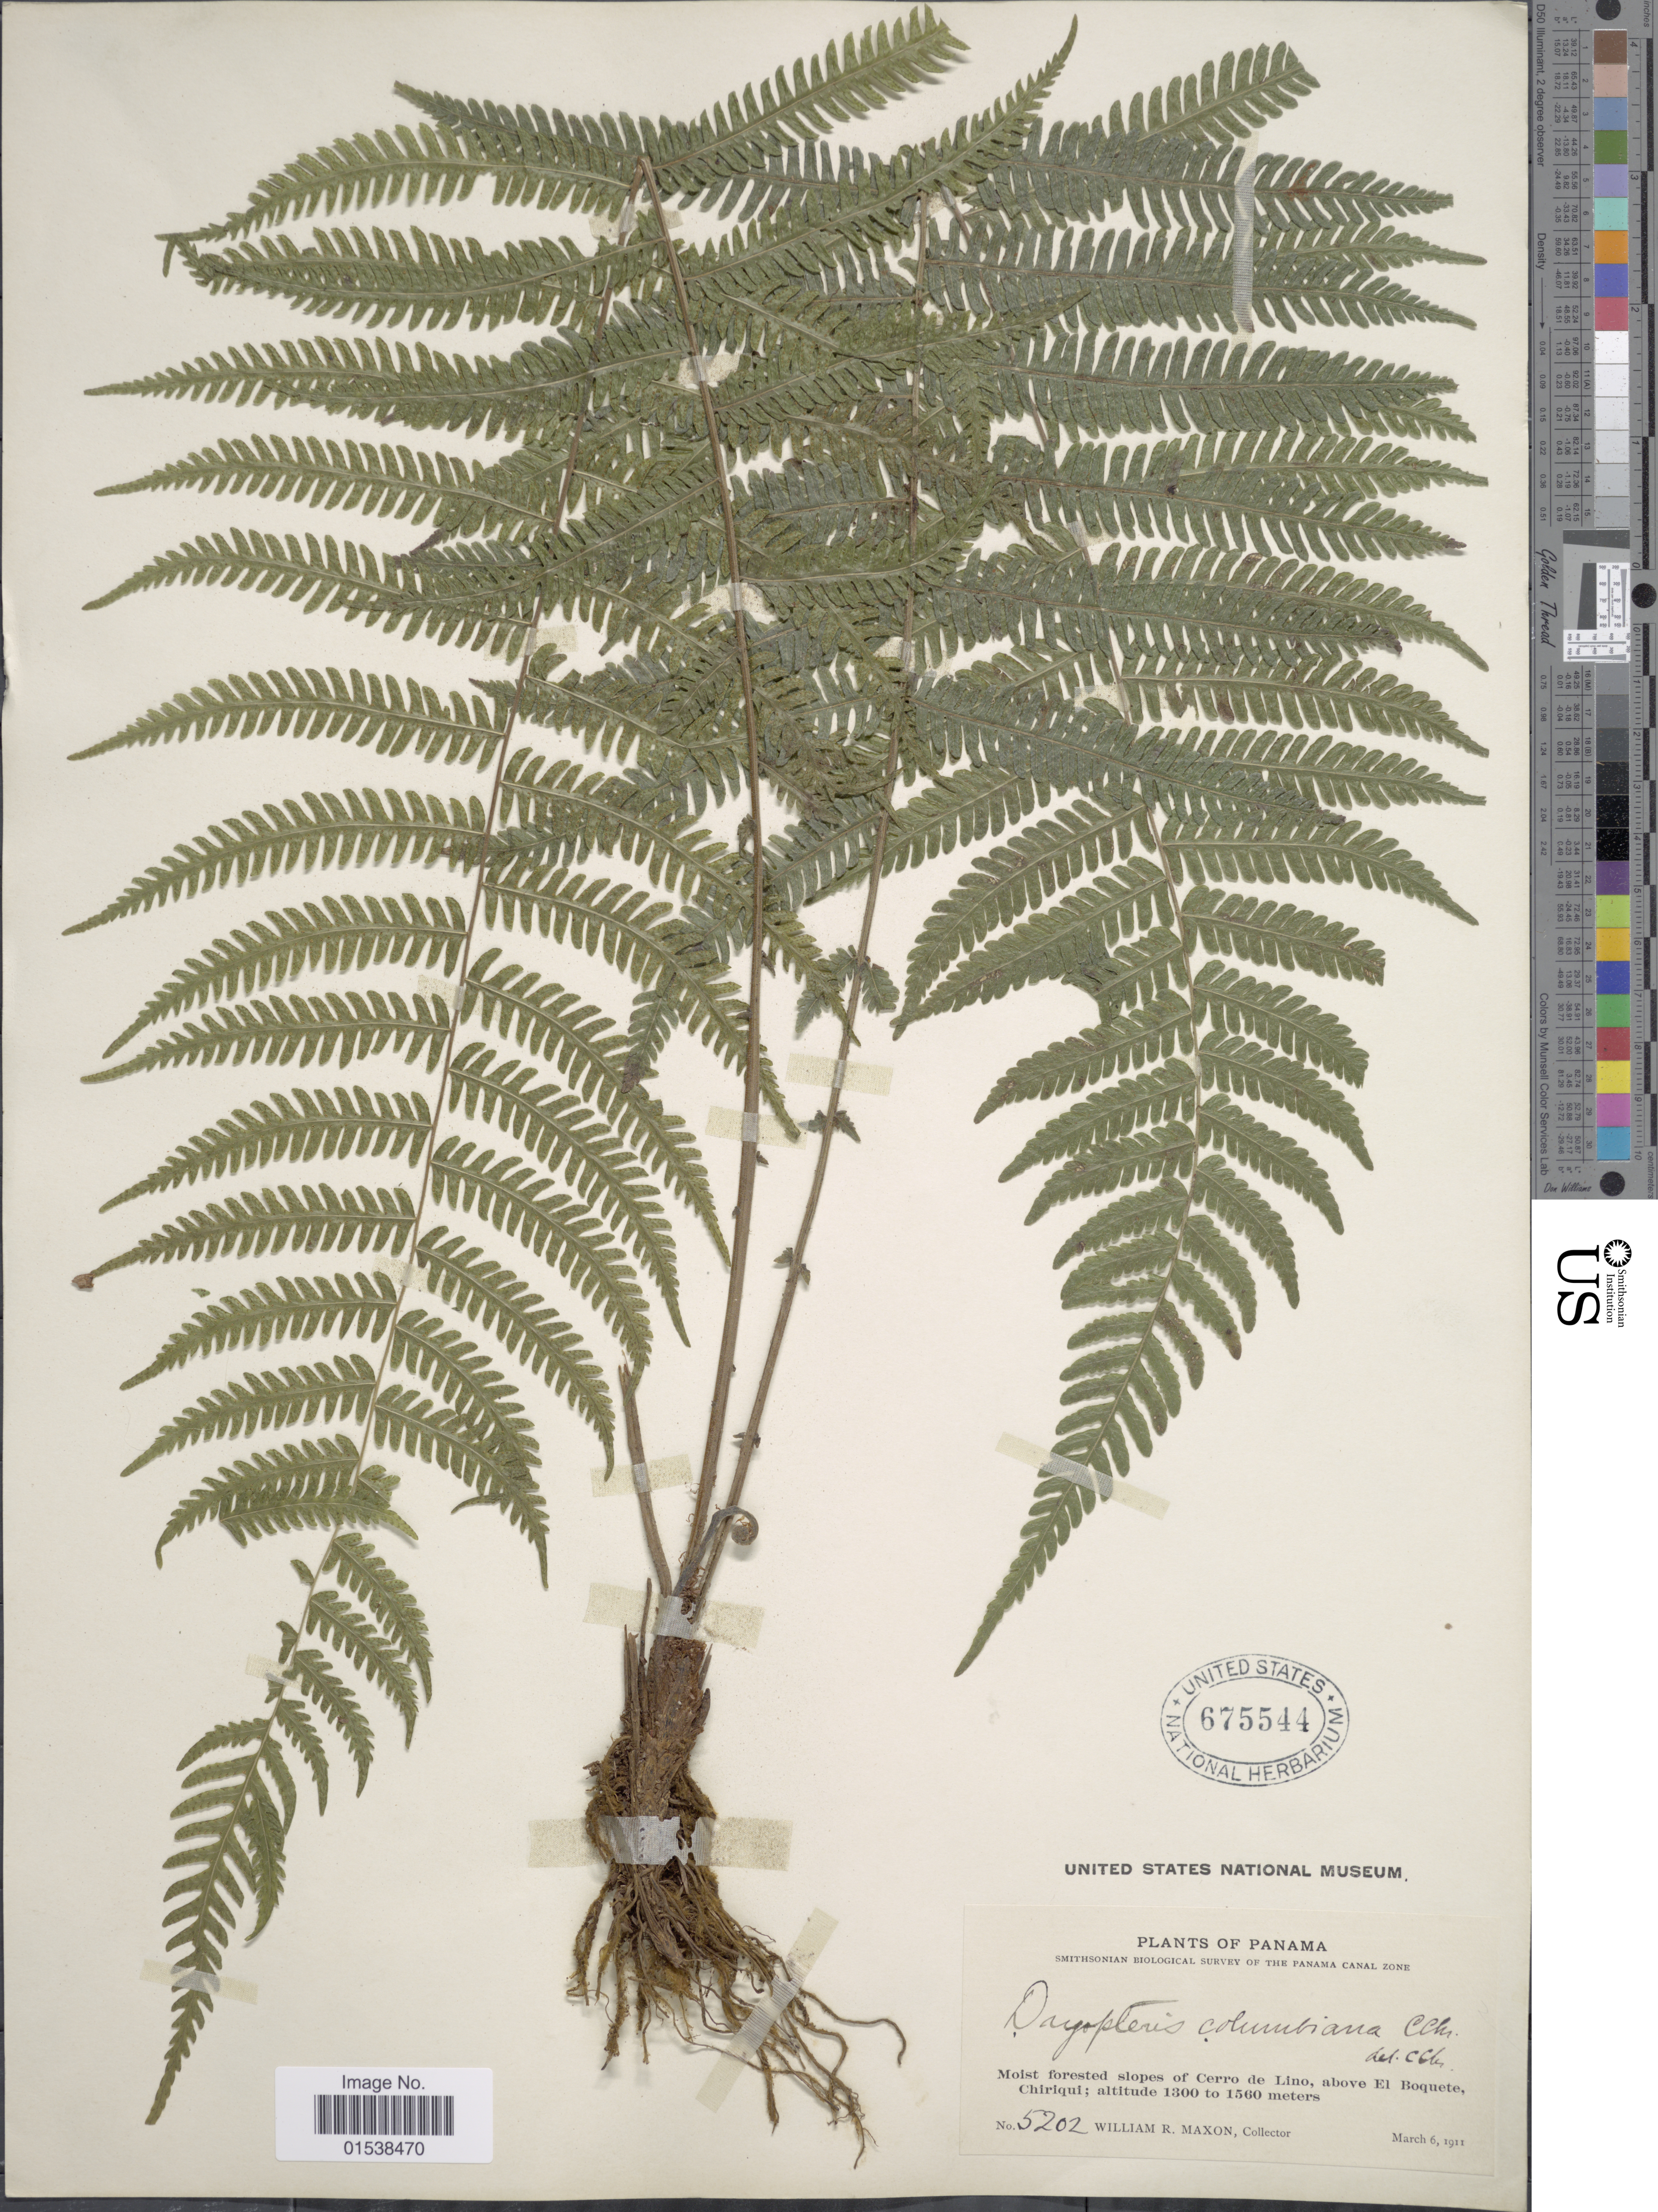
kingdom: Plantae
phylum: Tracheophyta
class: Polypodiopsida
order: Polypodiales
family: Thelypteridaceae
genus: Amauropelta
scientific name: Amauropelta oligocarpa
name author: (Humb. & Bonpl. ex Willd.) Pic. Serm.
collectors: W. R. Maxon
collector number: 5202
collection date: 1911-03-06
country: Panama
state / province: Chiriqui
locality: Moist forested slopes of Cerro de Lino, above El Boquete, Chiriqui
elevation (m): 1300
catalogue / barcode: US 675544